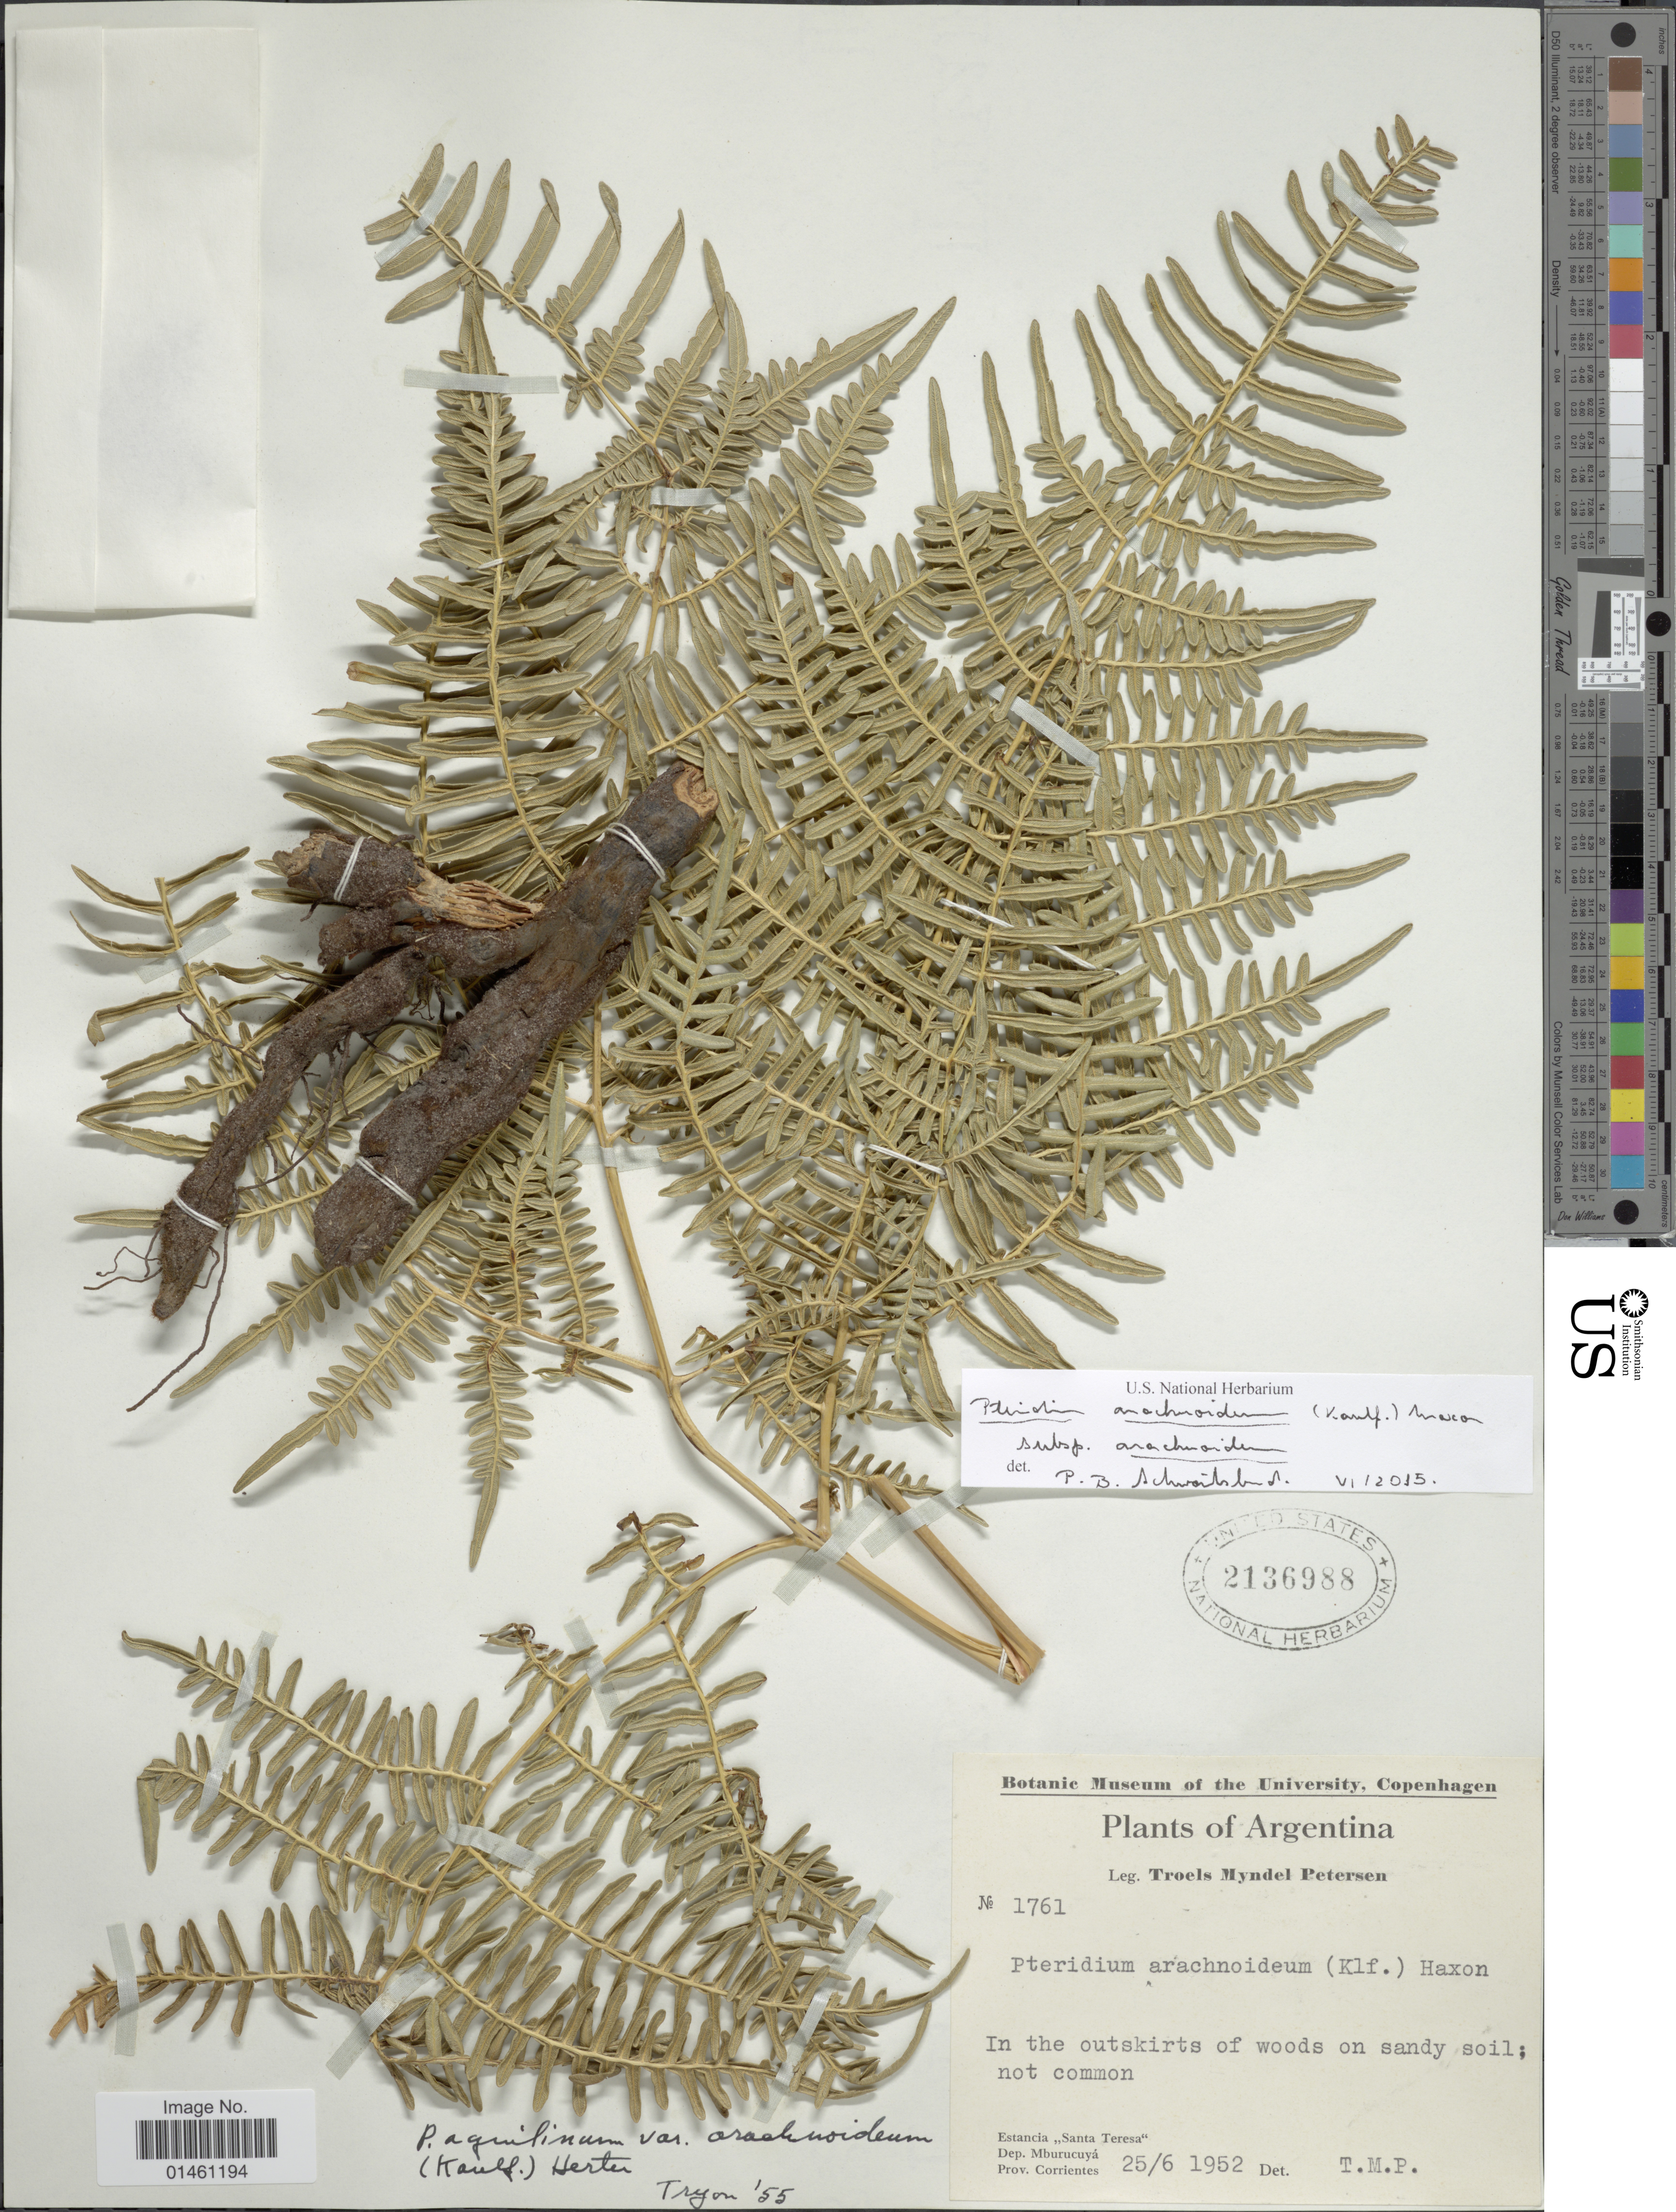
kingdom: Plantae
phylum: Tracheophyta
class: Polypodiopsida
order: Polypodiales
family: Dennstaedtiaceae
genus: Pteridium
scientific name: Pteridium arachnoideum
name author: (Kaulf.) Maxon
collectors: T. M. Petersen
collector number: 1761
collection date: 1952-06-25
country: Argentina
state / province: Corrientes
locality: Estancia "Santa Teresa", Dep. Mburucuyá, prov. Corrientes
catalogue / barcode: US 2136988